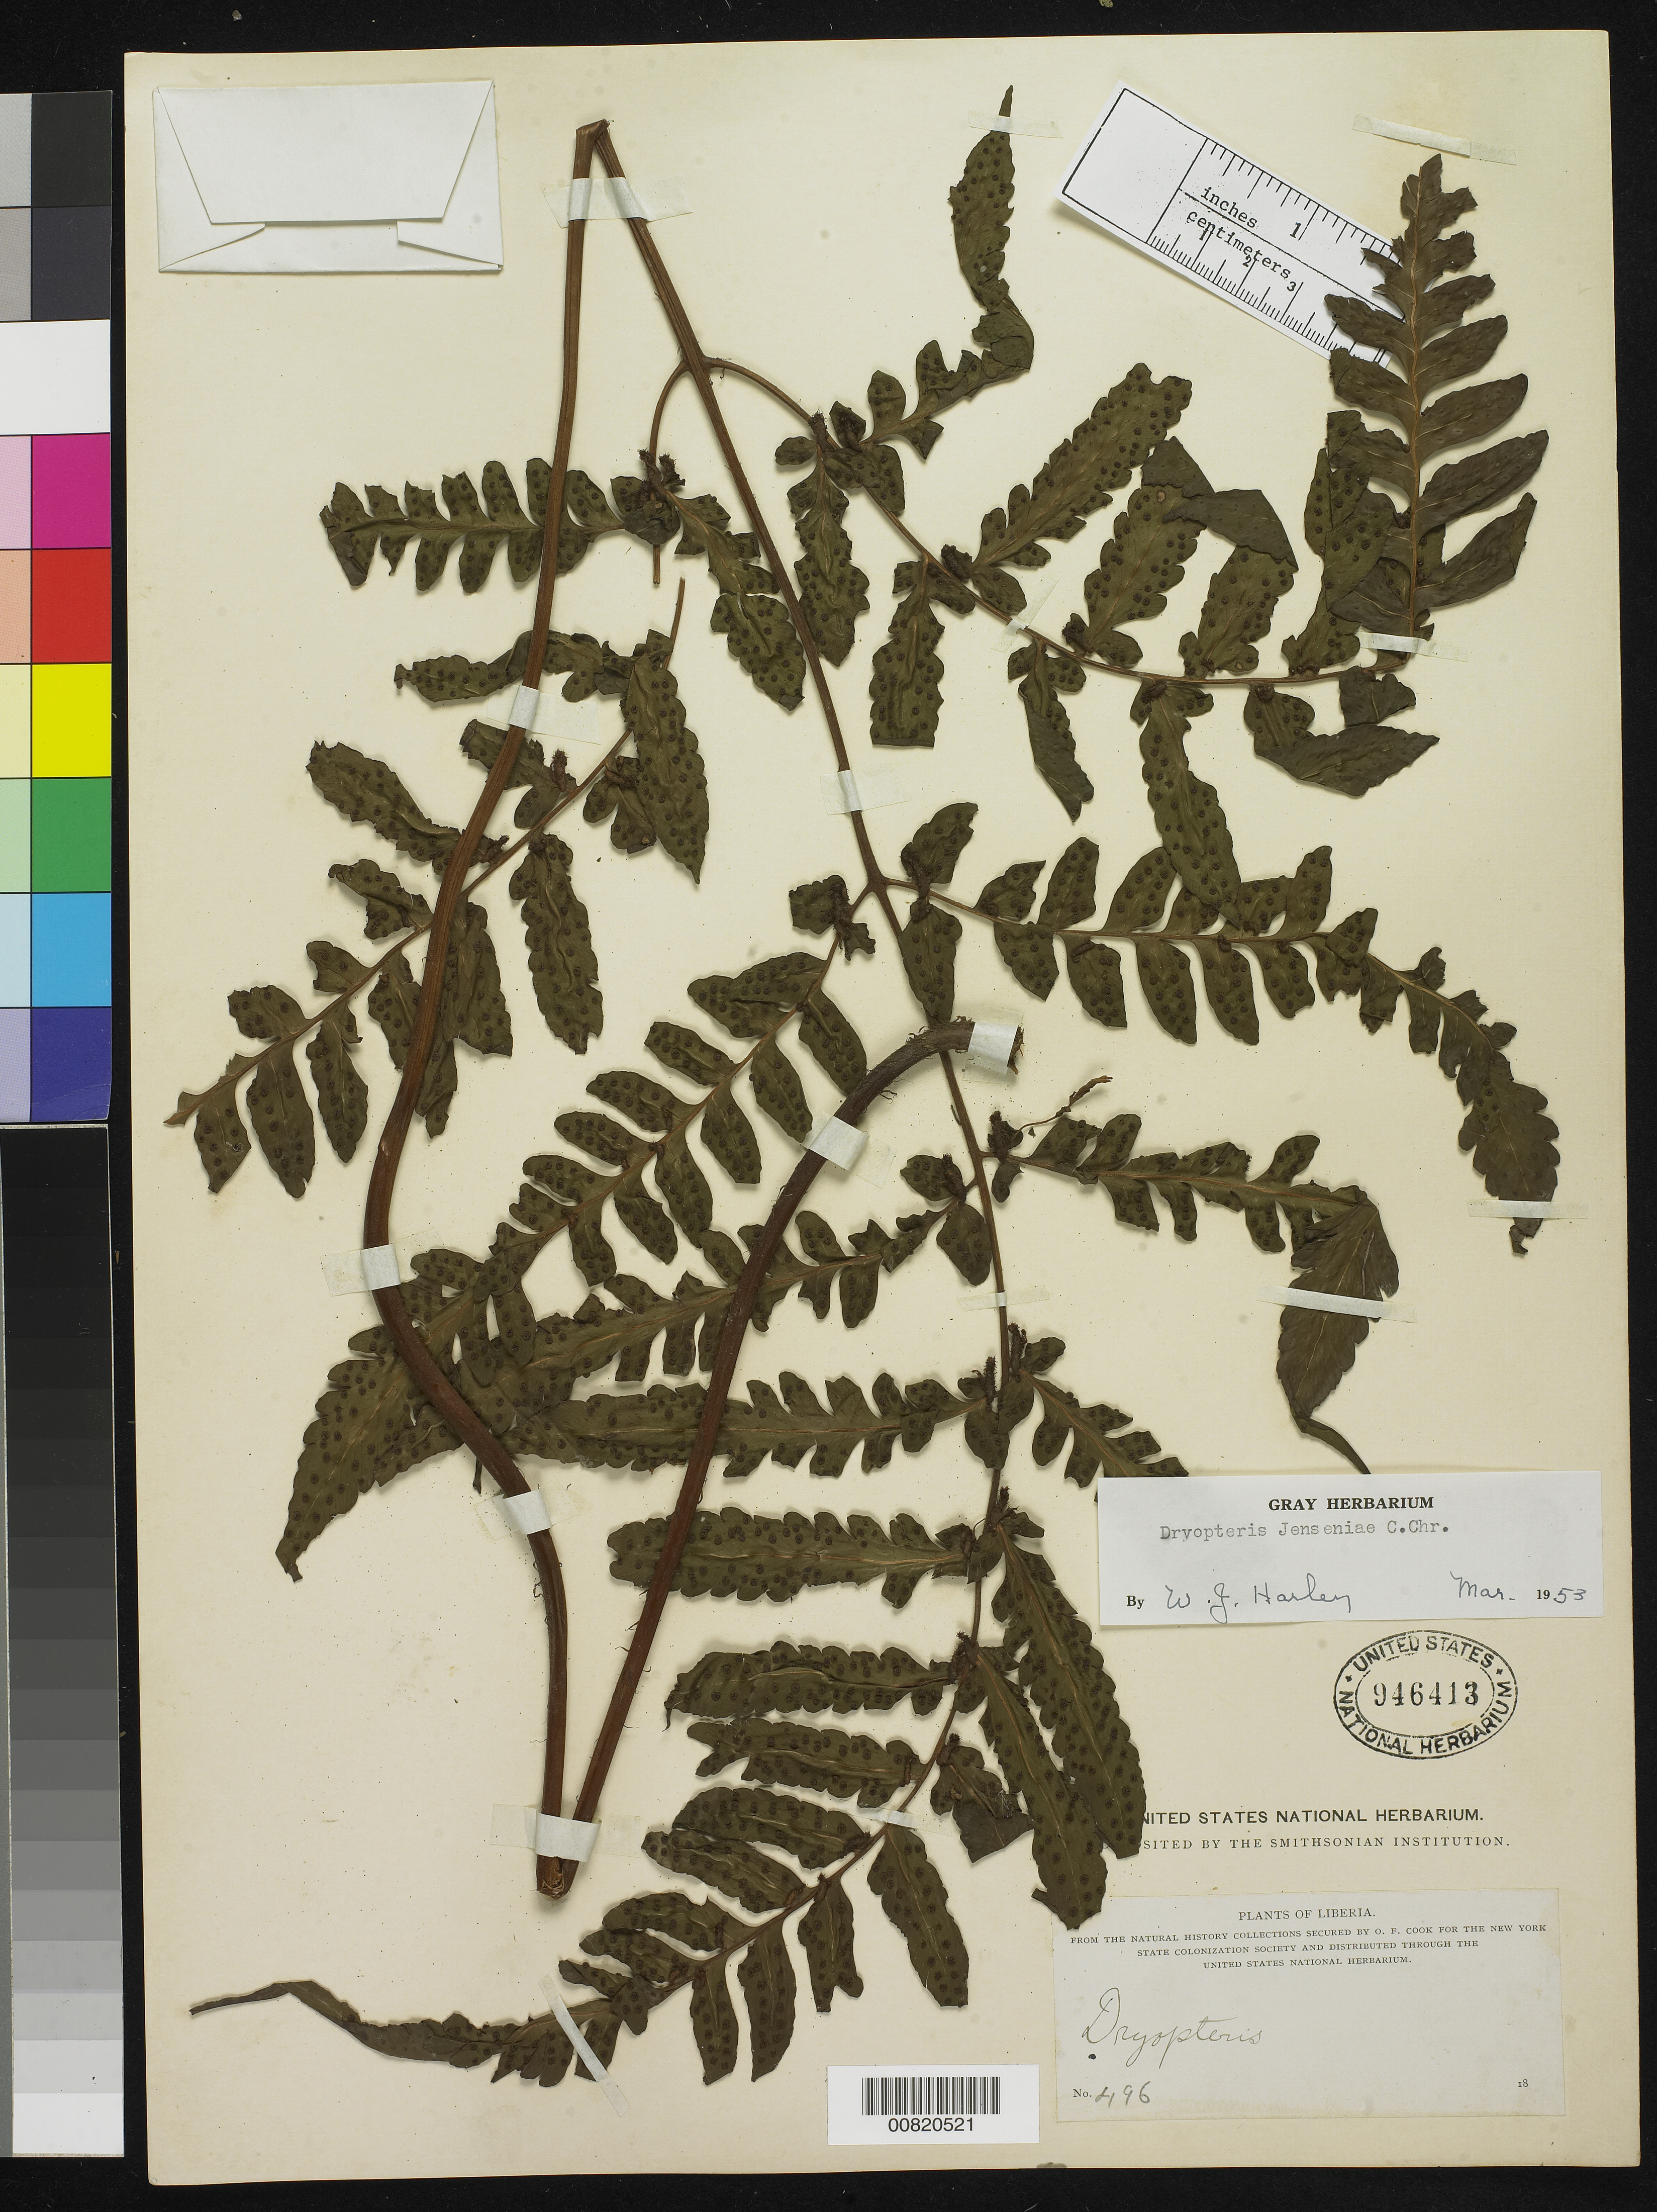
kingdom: Plantae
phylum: Tracheophyta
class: Polypodiopsida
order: Polypodiales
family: Tectariaceae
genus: Triplophyllum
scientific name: Triplophyllum jenseniae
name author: (C. Chr.)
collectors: O. F. Cook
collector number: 496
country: Liberia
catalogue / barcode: US 946413